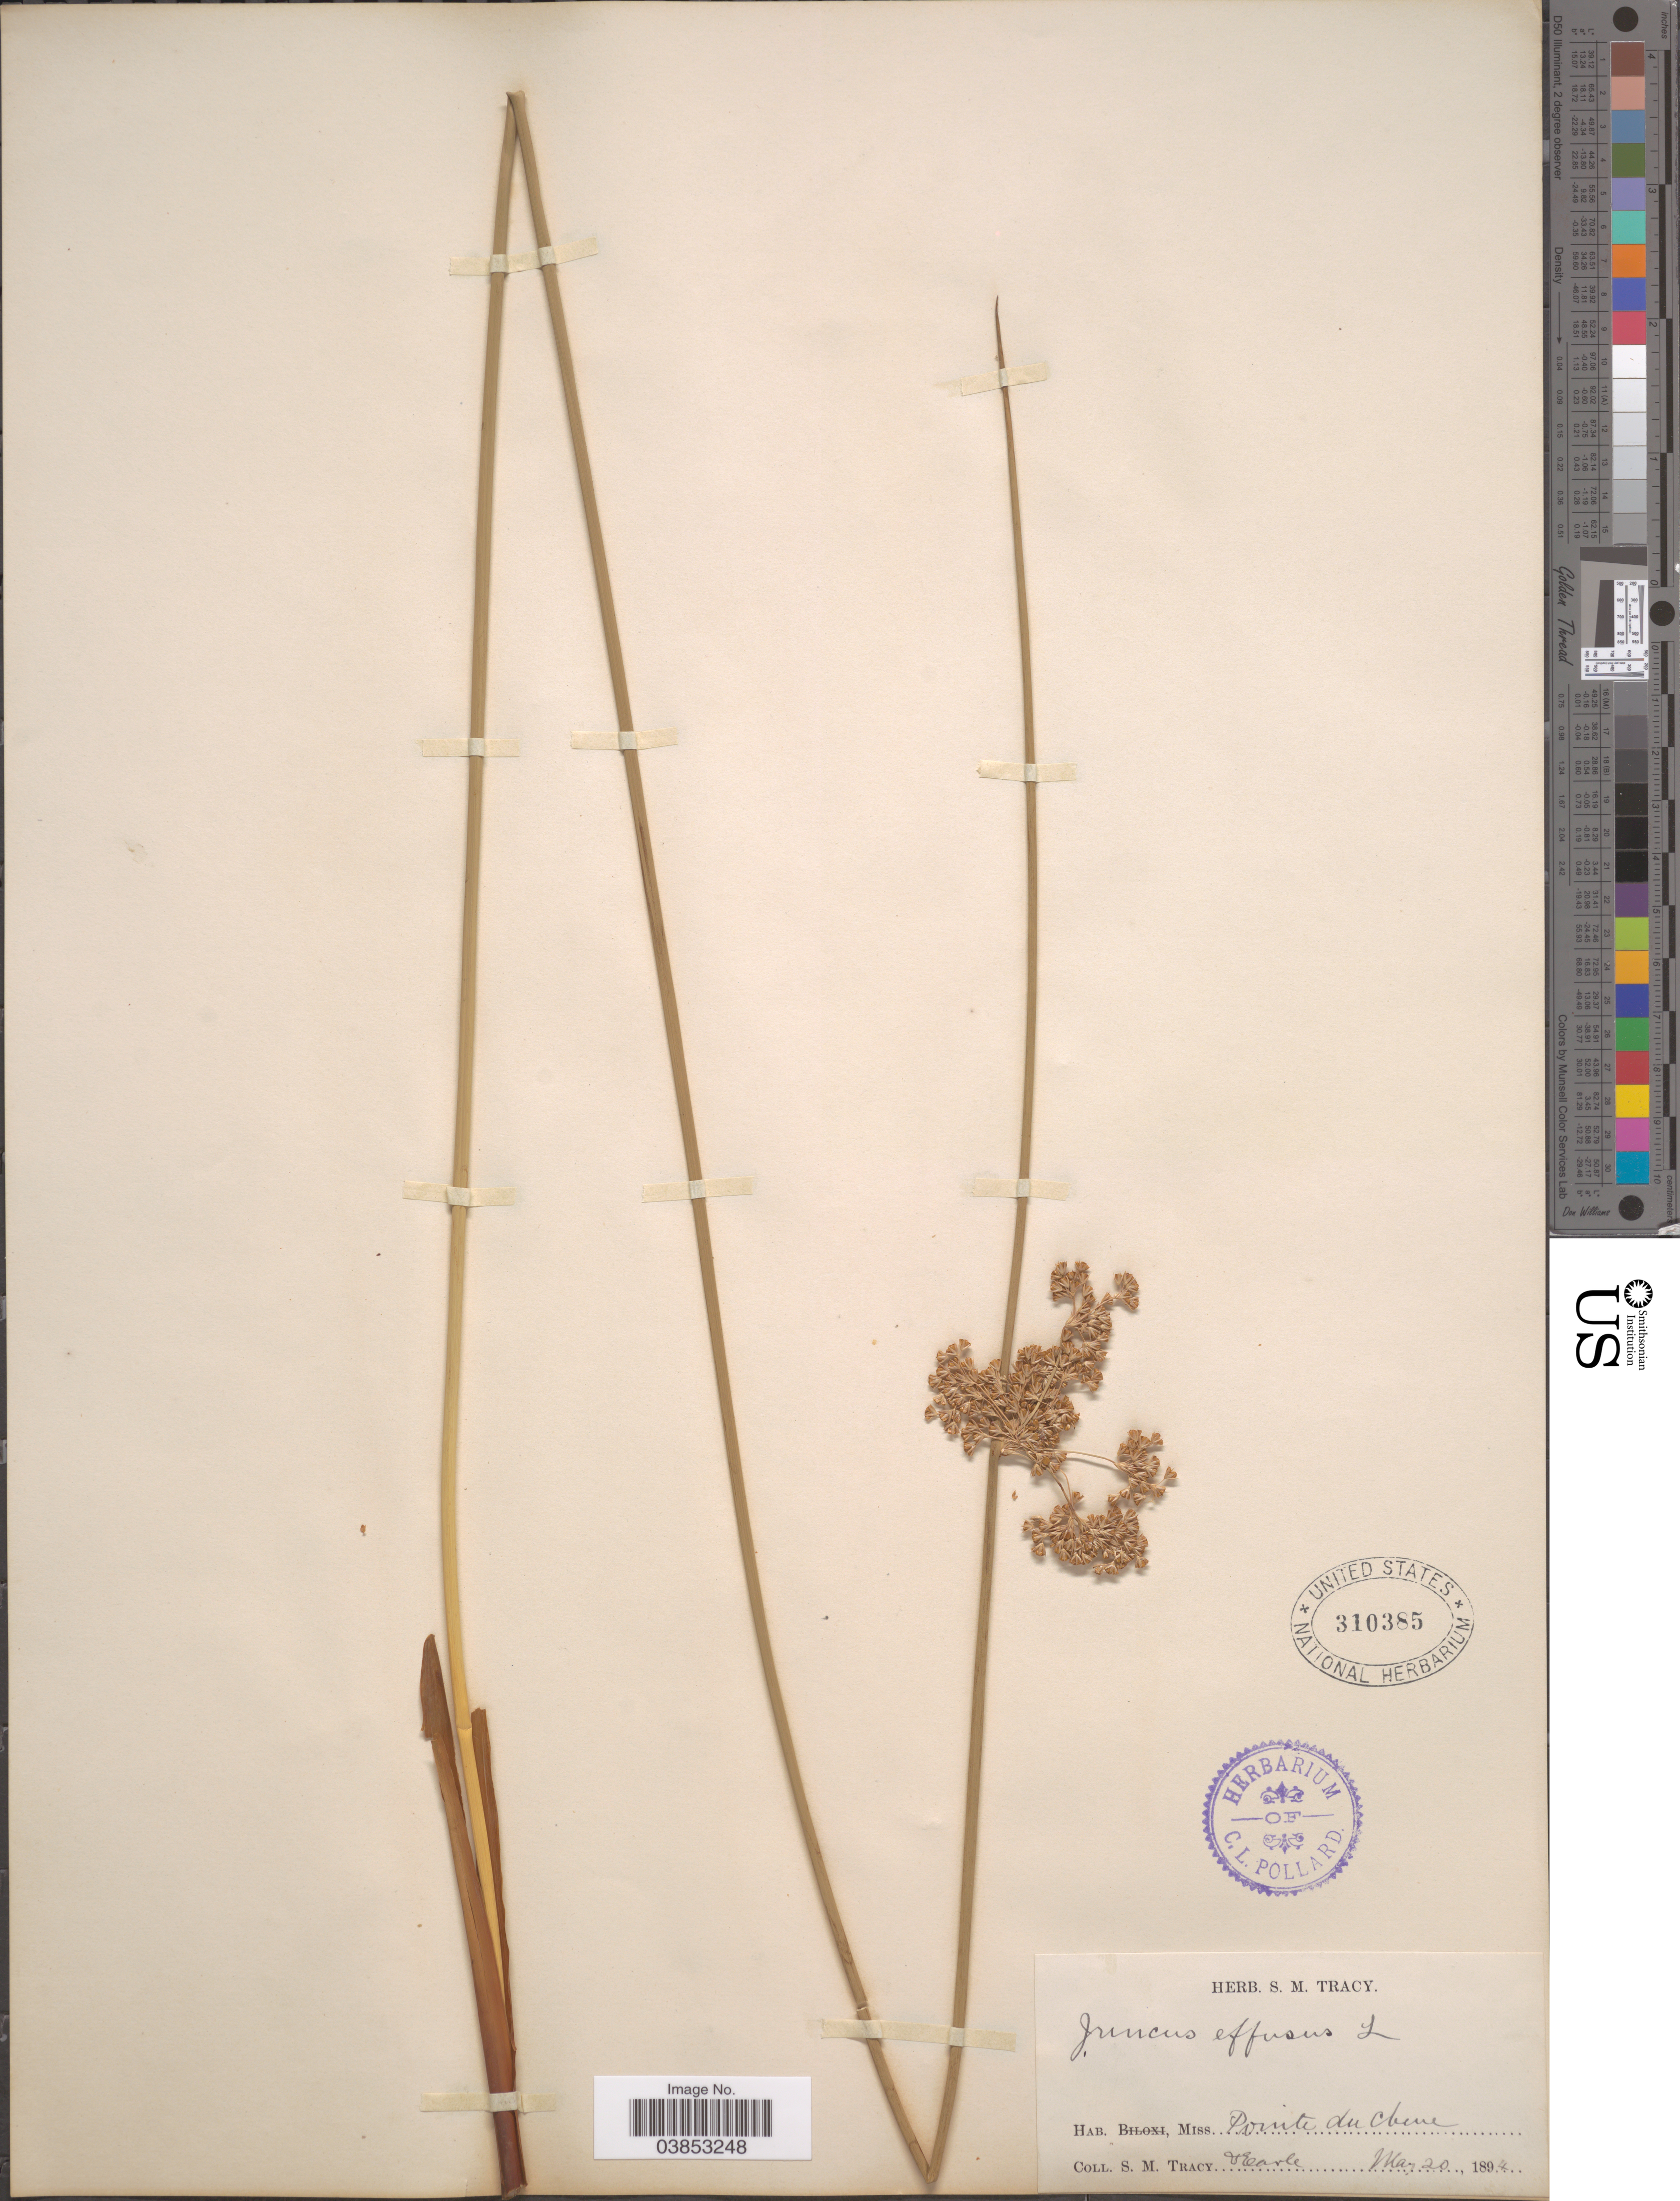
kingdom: Plantae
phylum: Tracheophyta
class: Liliopsida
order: Poales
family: Juncaceae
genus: Juncus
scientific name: Juncus effusus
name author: L.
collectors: S. M. Tracy & -. Earle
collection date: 1894-05-20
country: United States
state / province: Mississippi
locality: Pointe du Chene.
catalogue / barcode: US 310385